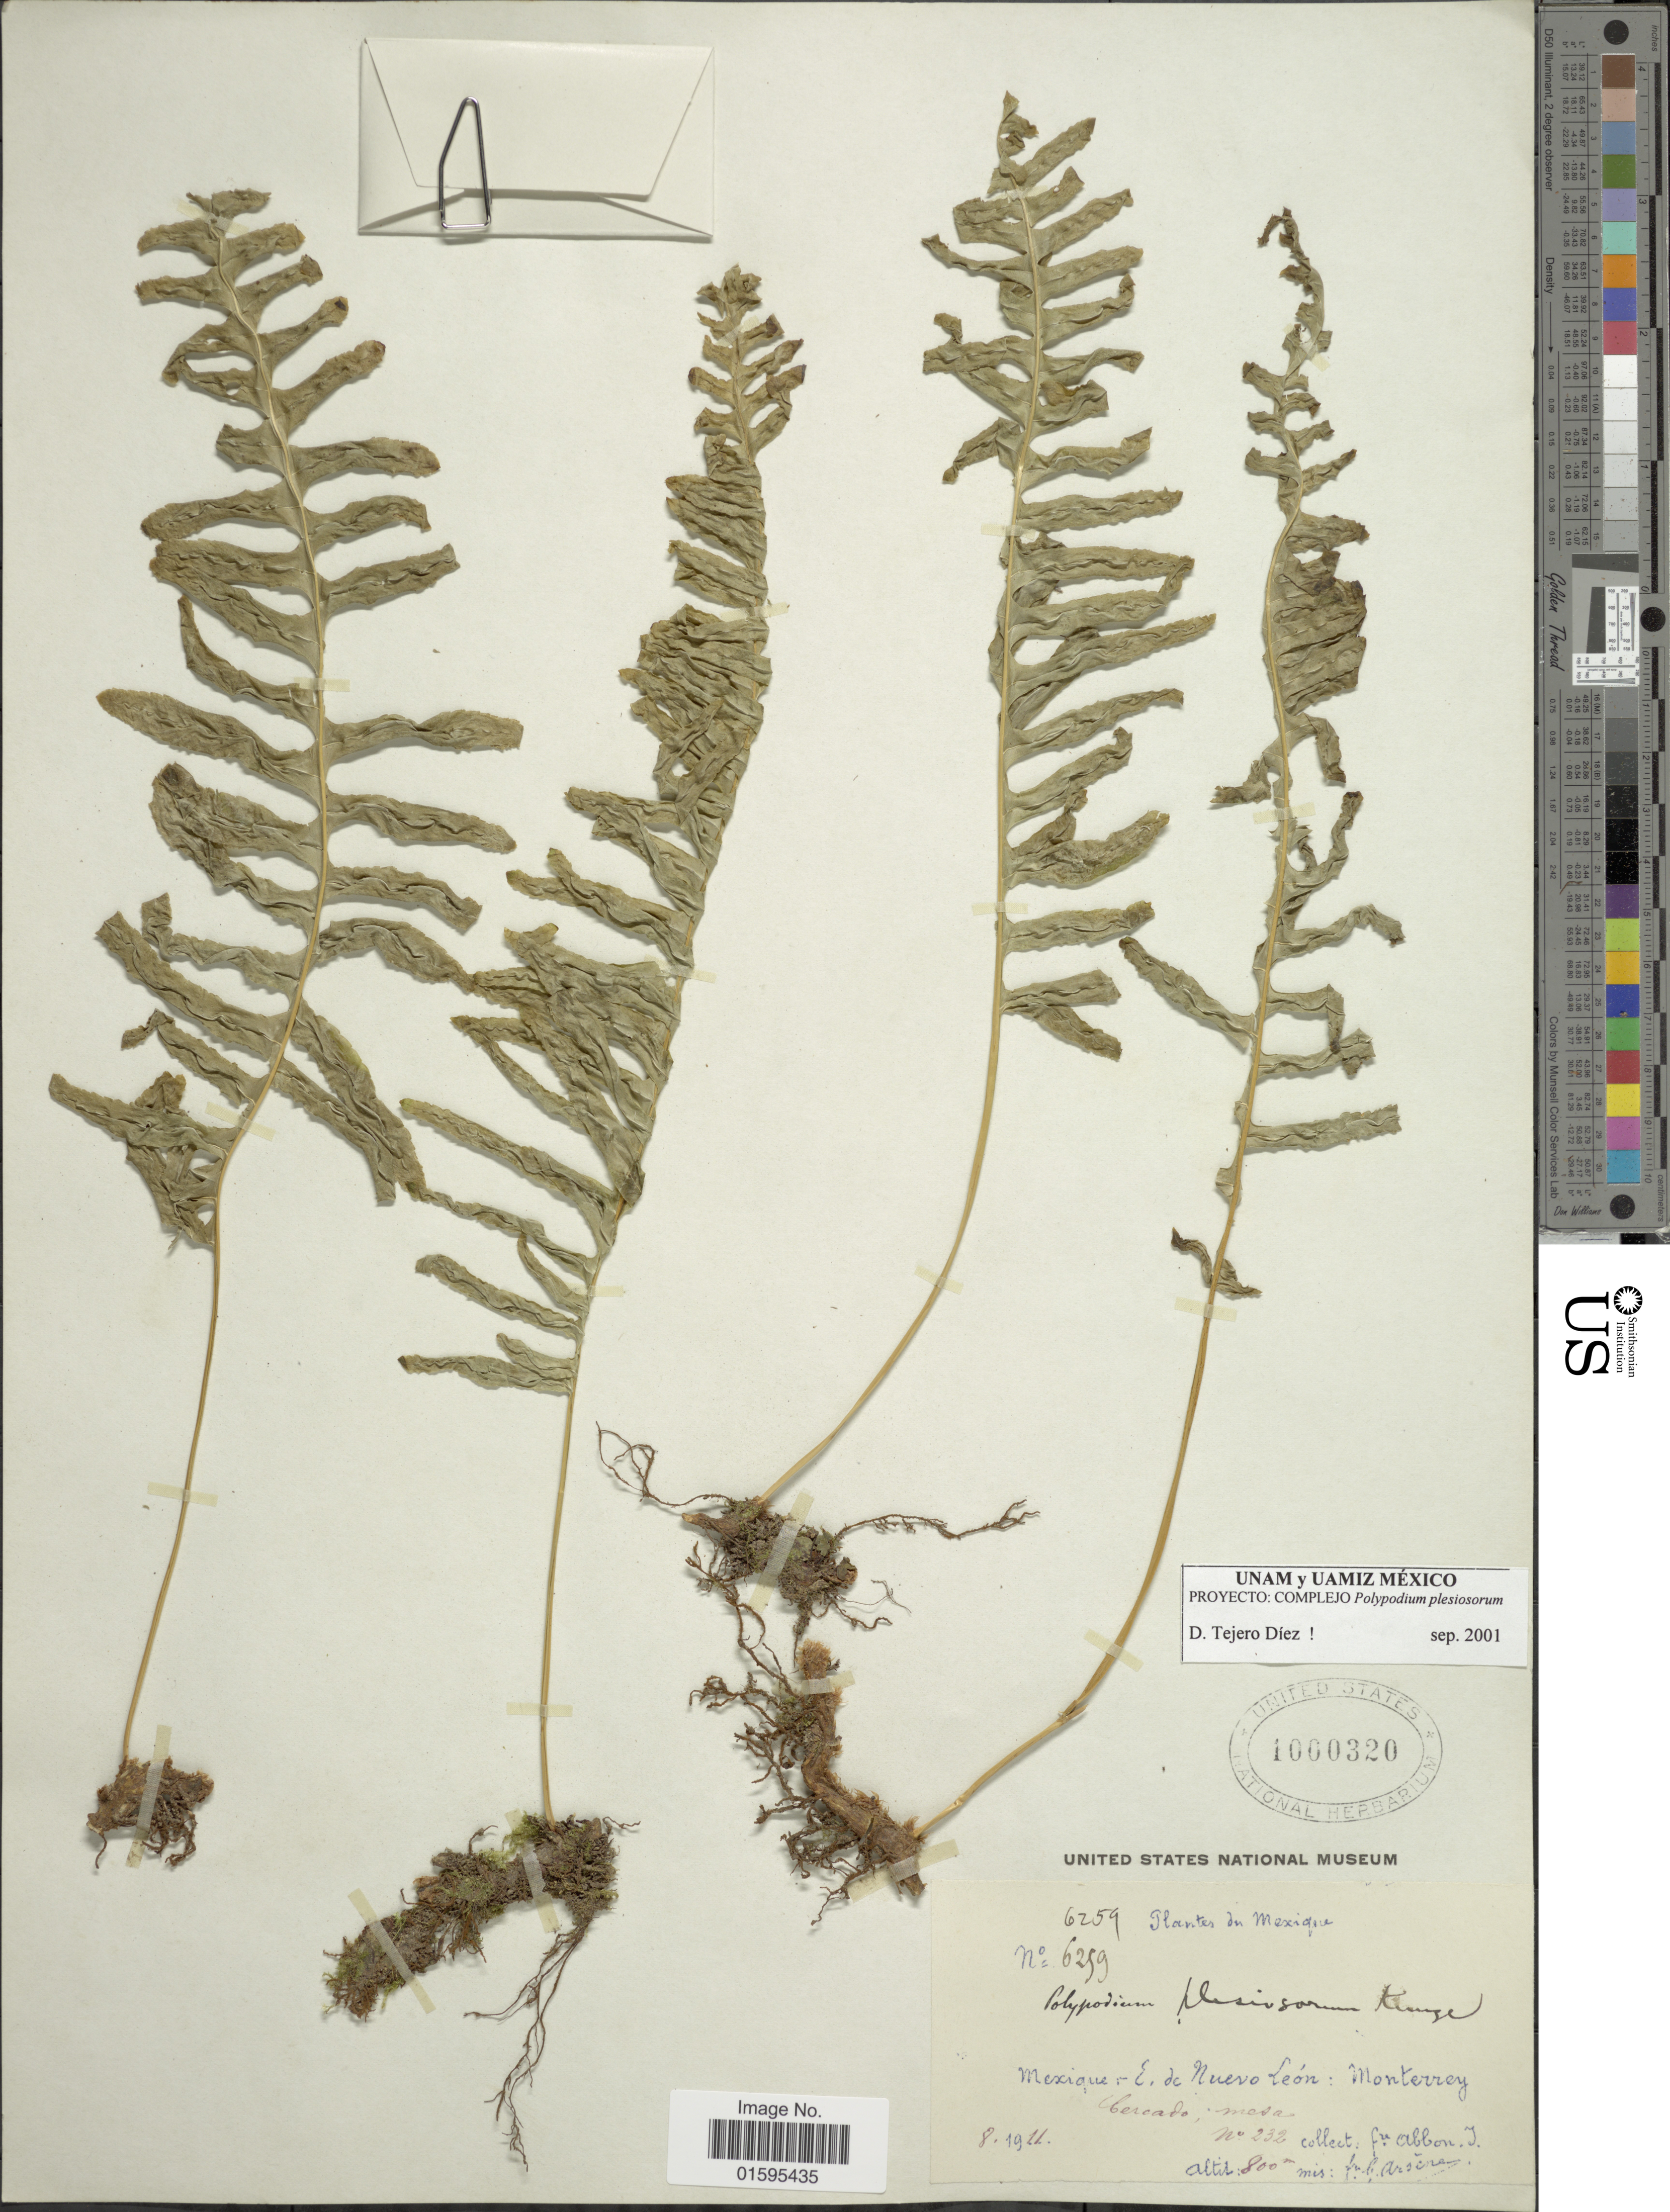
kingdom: Plantae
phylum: Tracheophyta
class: Polypodiopsida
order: Polypodiales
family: Polypodiaceae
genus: Polypodium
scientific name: Polypodium plesiosorum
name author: Kunze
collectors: Bro. Abbon & Bro. G. Arsène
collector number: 6259/232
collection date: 1911-08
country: Mexico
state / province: Nuevo León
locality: E. de Nuevo León: Monterrey, Cercado; mesa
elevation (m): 800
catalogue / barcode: US 1000320